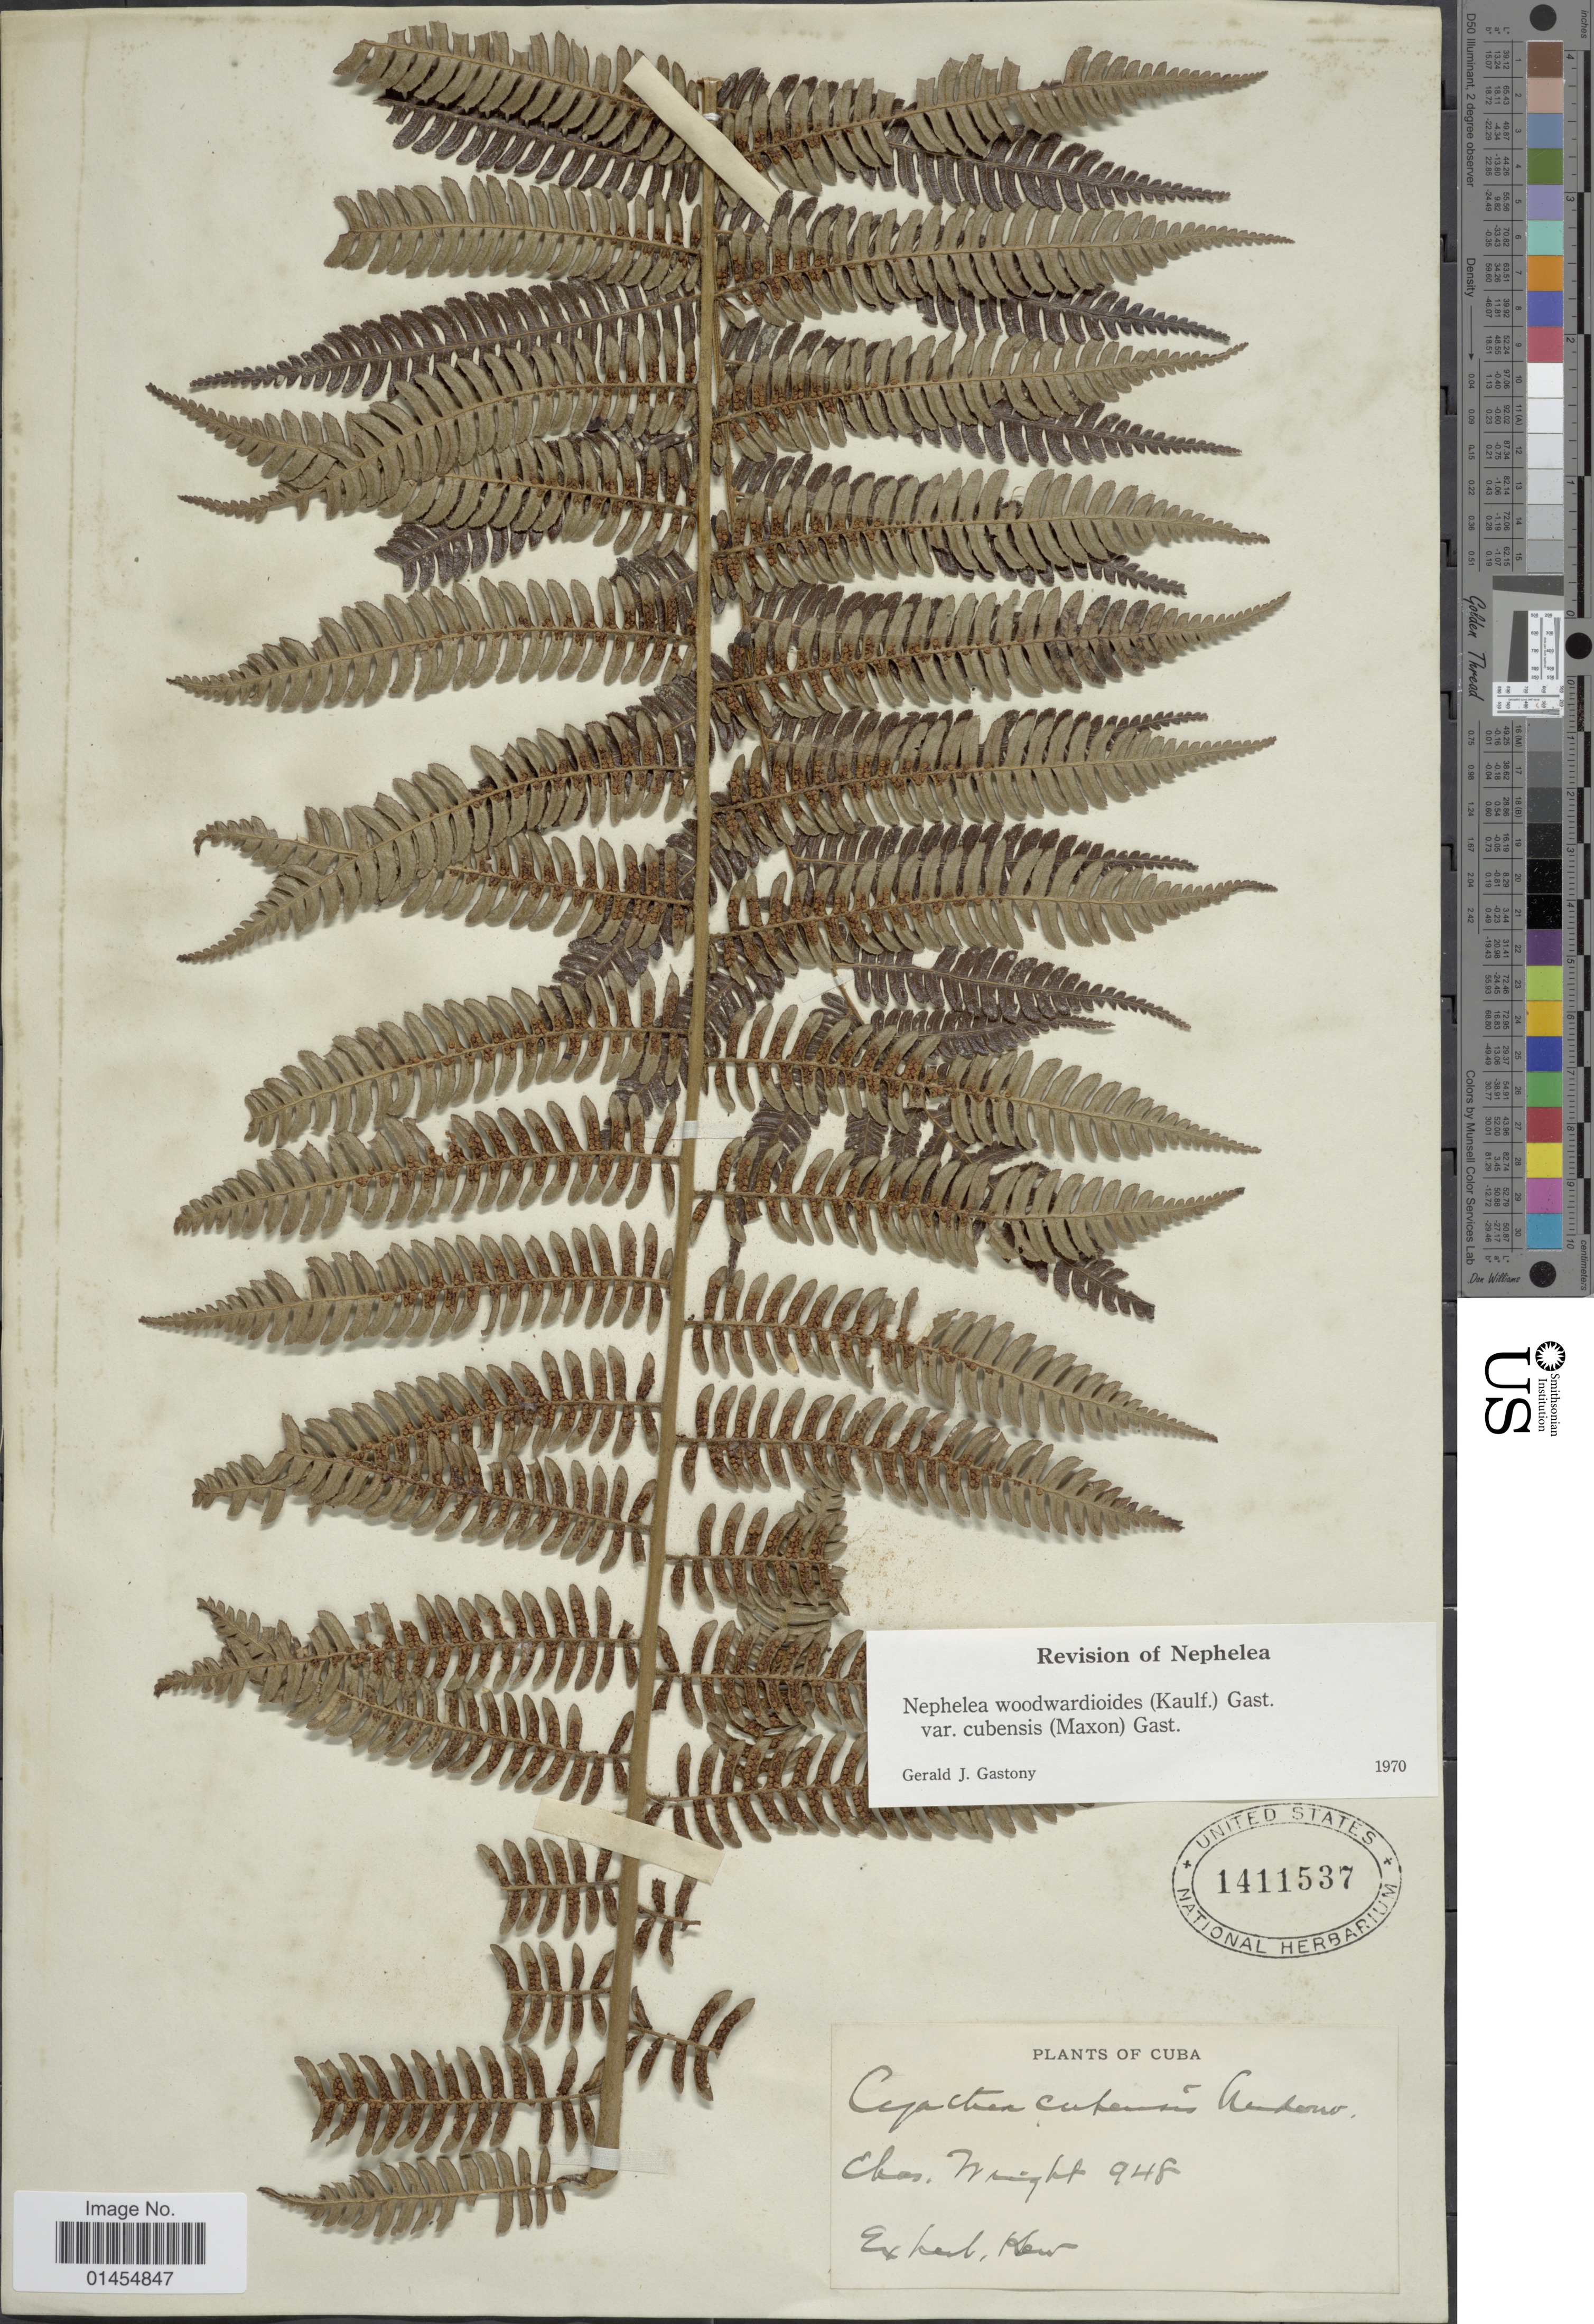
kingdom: Plantae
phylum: Tracheophyta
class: Polypodiopsida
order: Cyatheales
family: Cyatheaceae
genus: Alsophila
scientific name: Alsophila woodwardioides var. cubensis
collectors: C. Wright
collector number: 948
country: Cuba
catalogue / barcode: US 1411537